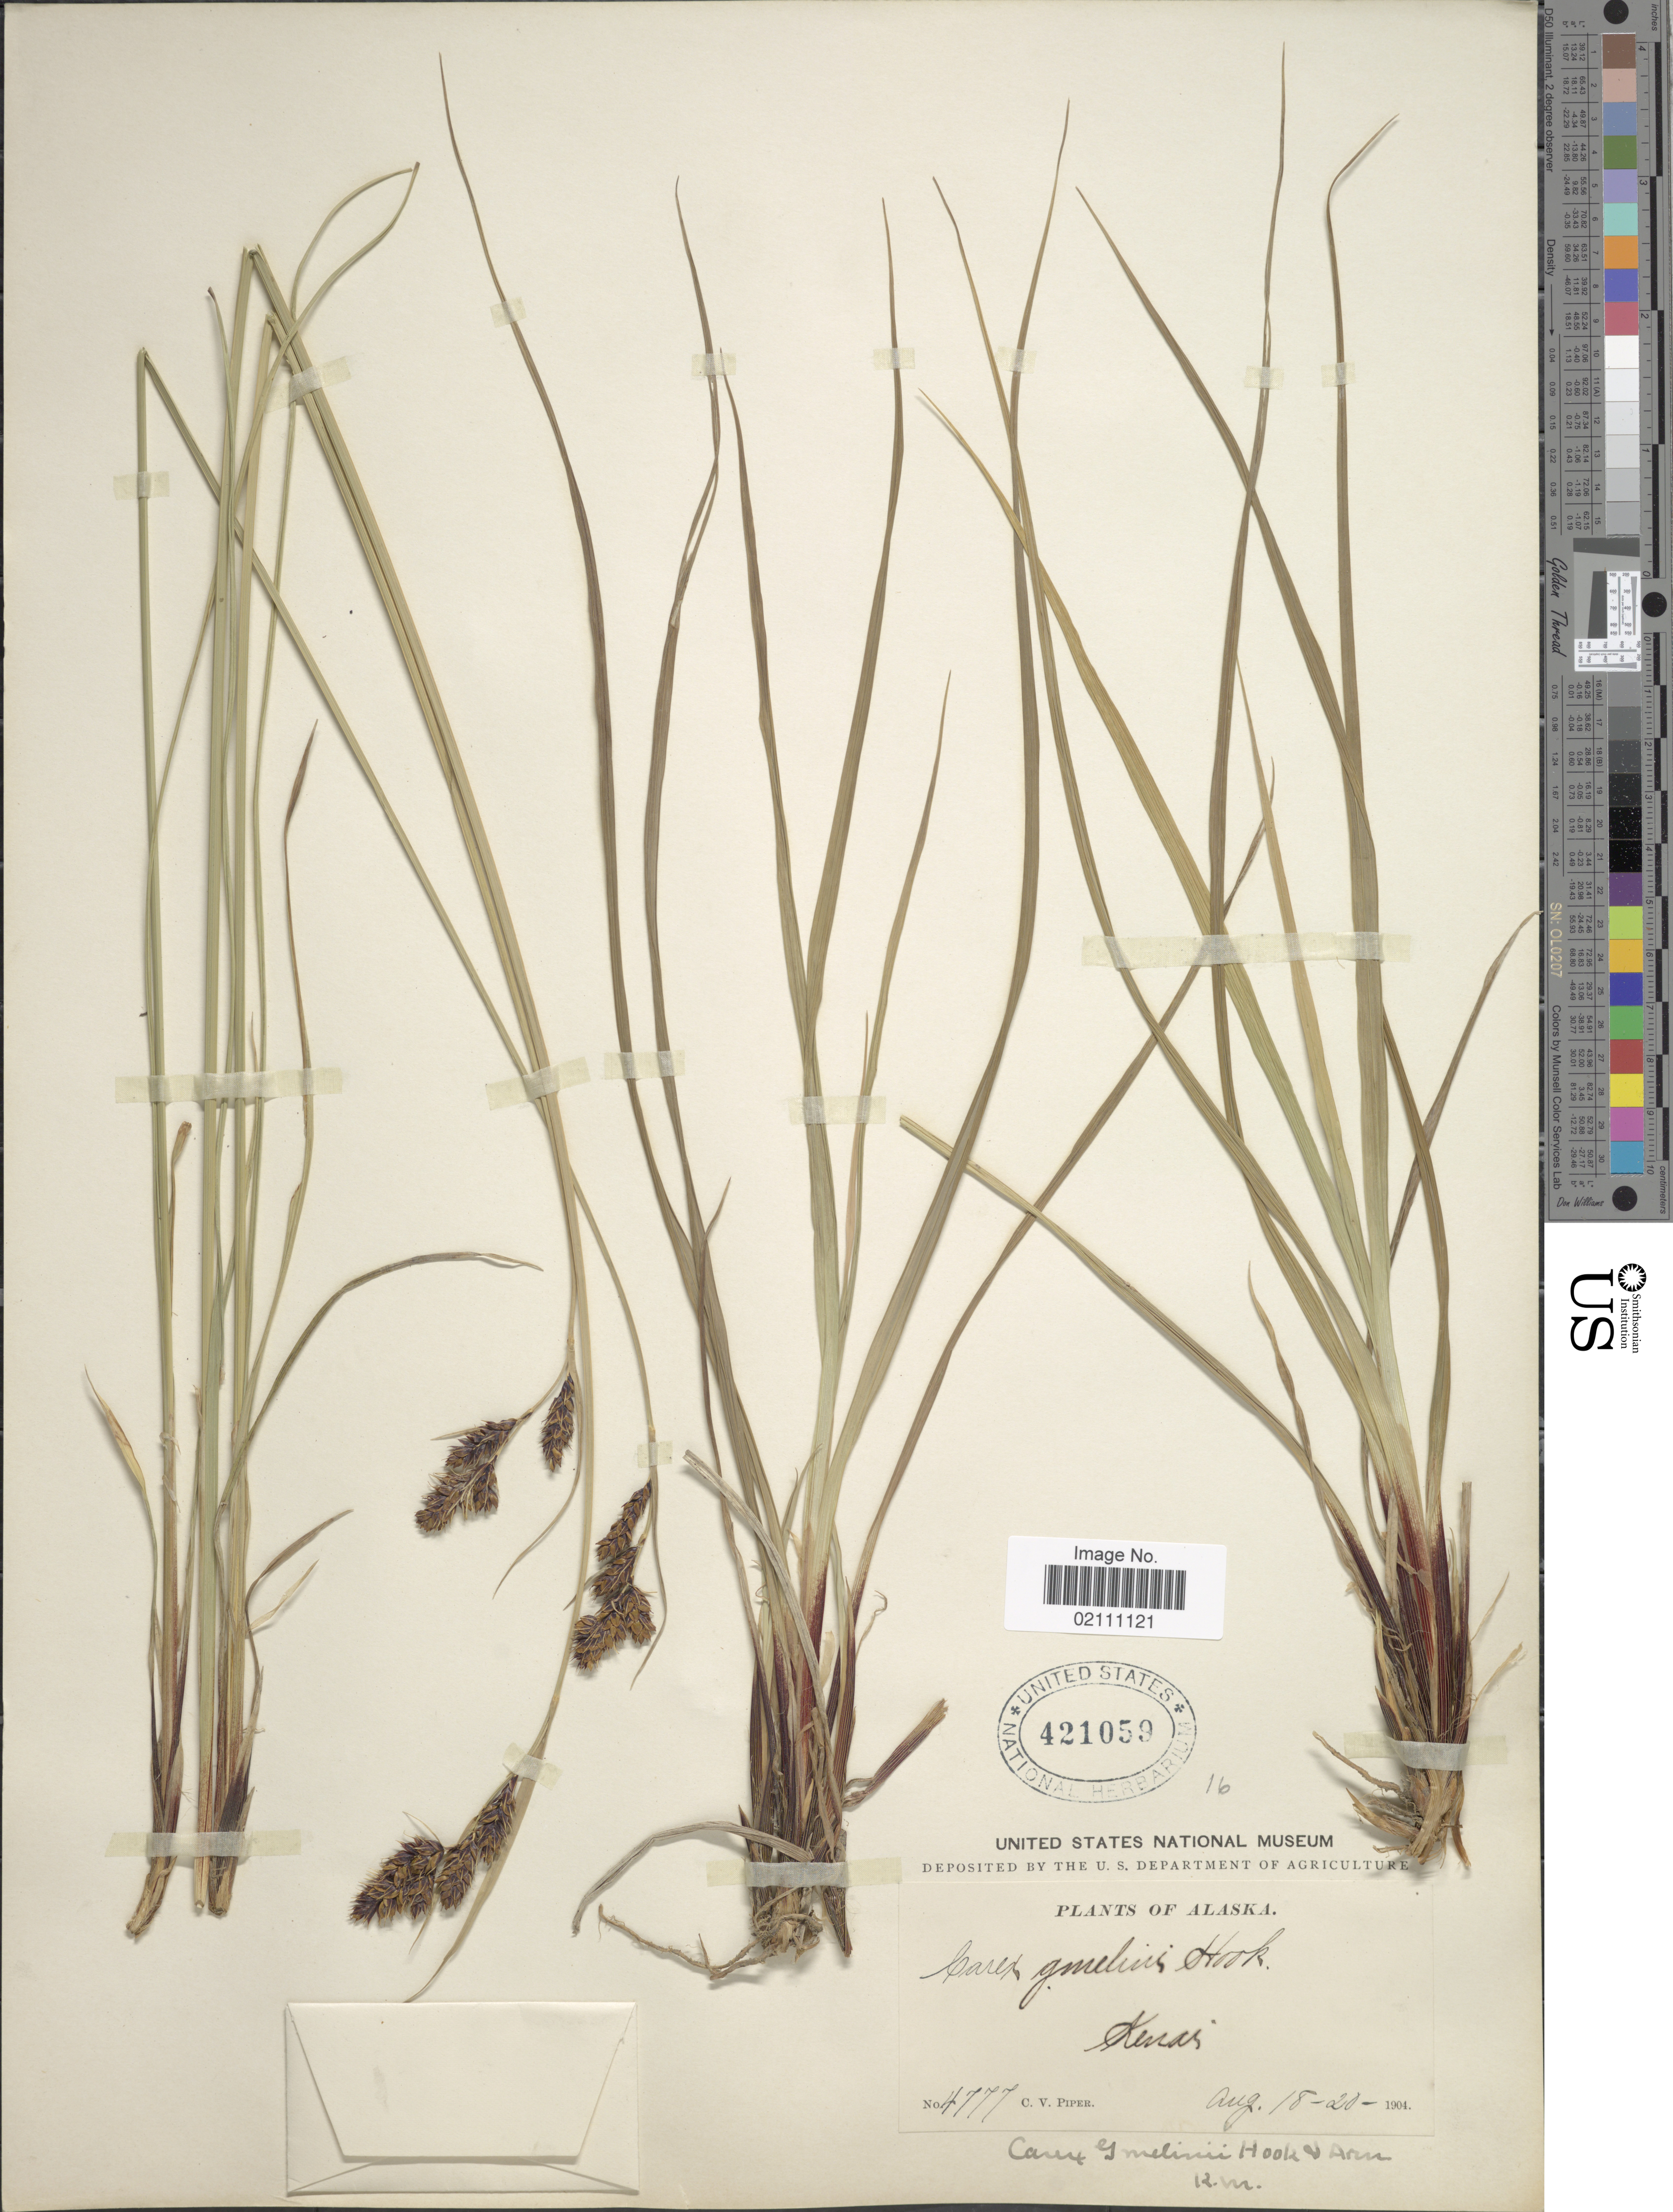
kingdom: Plantae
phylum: Tracheophyta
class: Liliopsida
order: Poales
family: Cyperaceae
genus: Carex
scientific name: Carex gmelinii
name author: Hook. & Arn.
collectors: C. V. Piper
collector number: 4777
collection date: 1904-08-18/1904-08-20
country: United States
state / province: Alaska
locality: Kenai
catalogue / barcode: US 421059